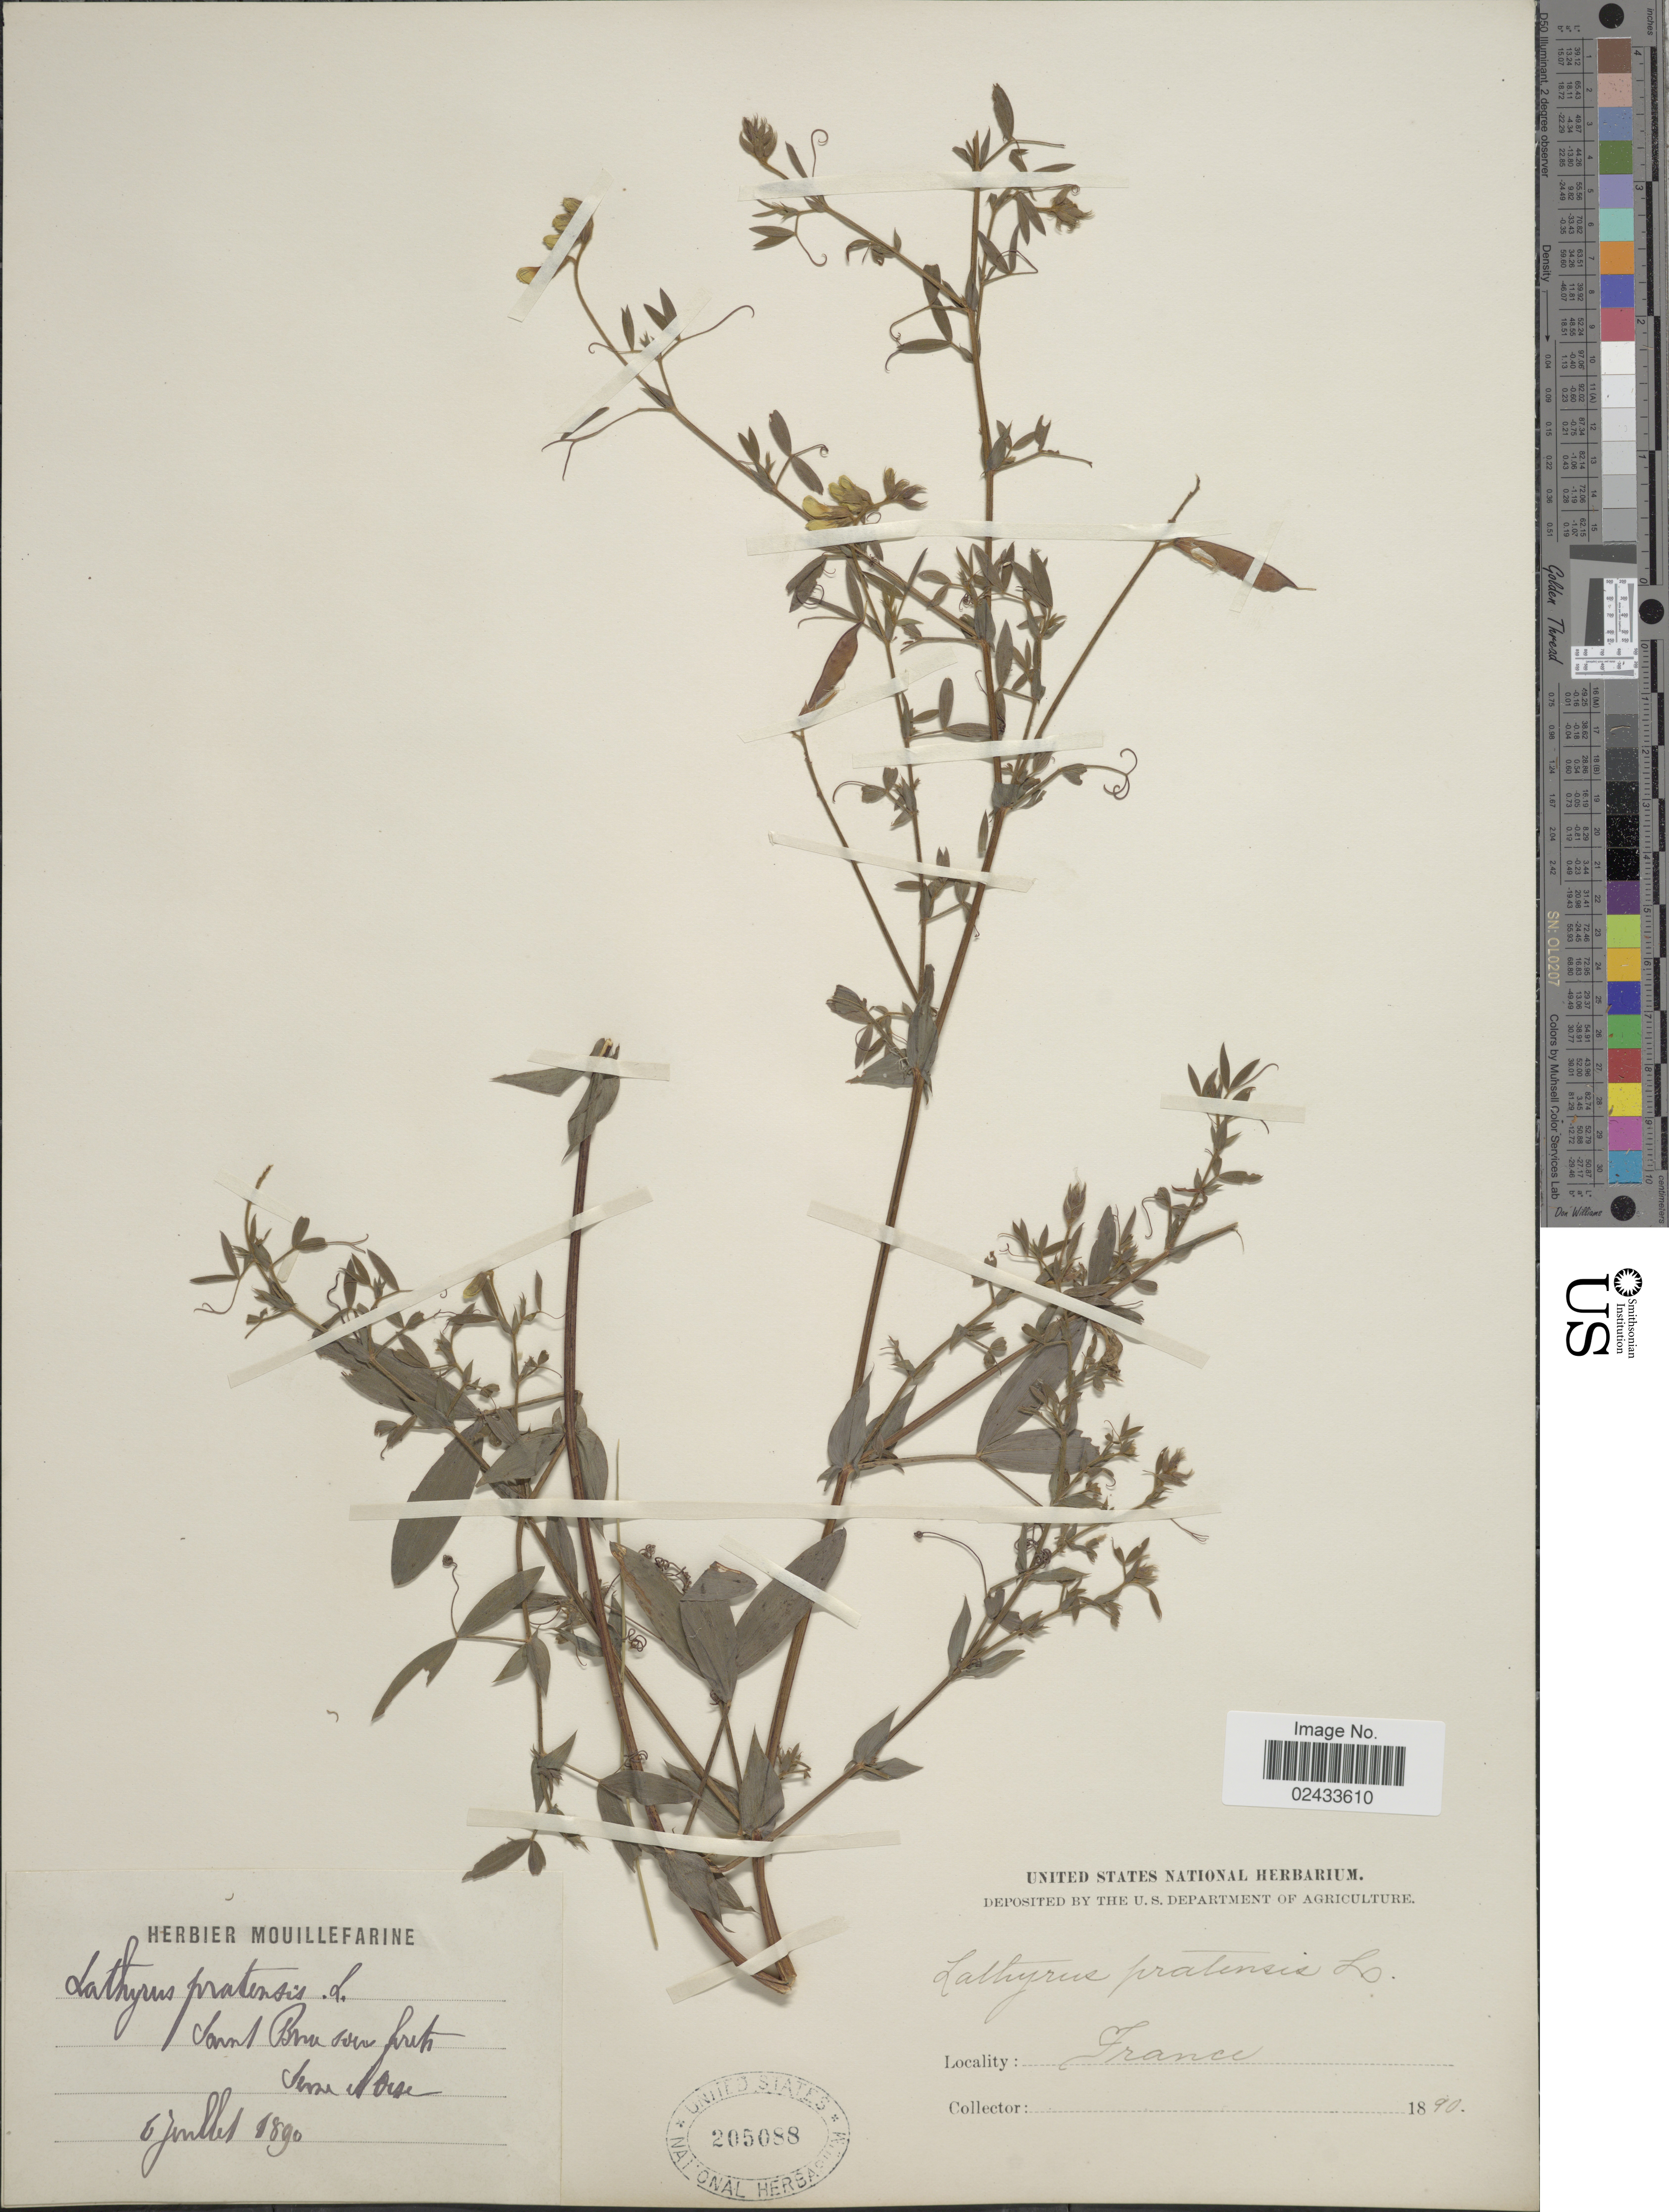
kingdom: Plantae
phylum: Tracheophyta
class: Magnoliopsida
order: Fabales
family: Fabaceae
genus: Lathyrus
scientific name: Lathyrus pratensis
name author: L.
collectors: ex herb. Mouillefarine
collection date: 1890-07-06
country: France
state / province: Île-de-France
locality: Saint Brice sous forêts, Seine et Oise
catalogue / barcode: US 205088